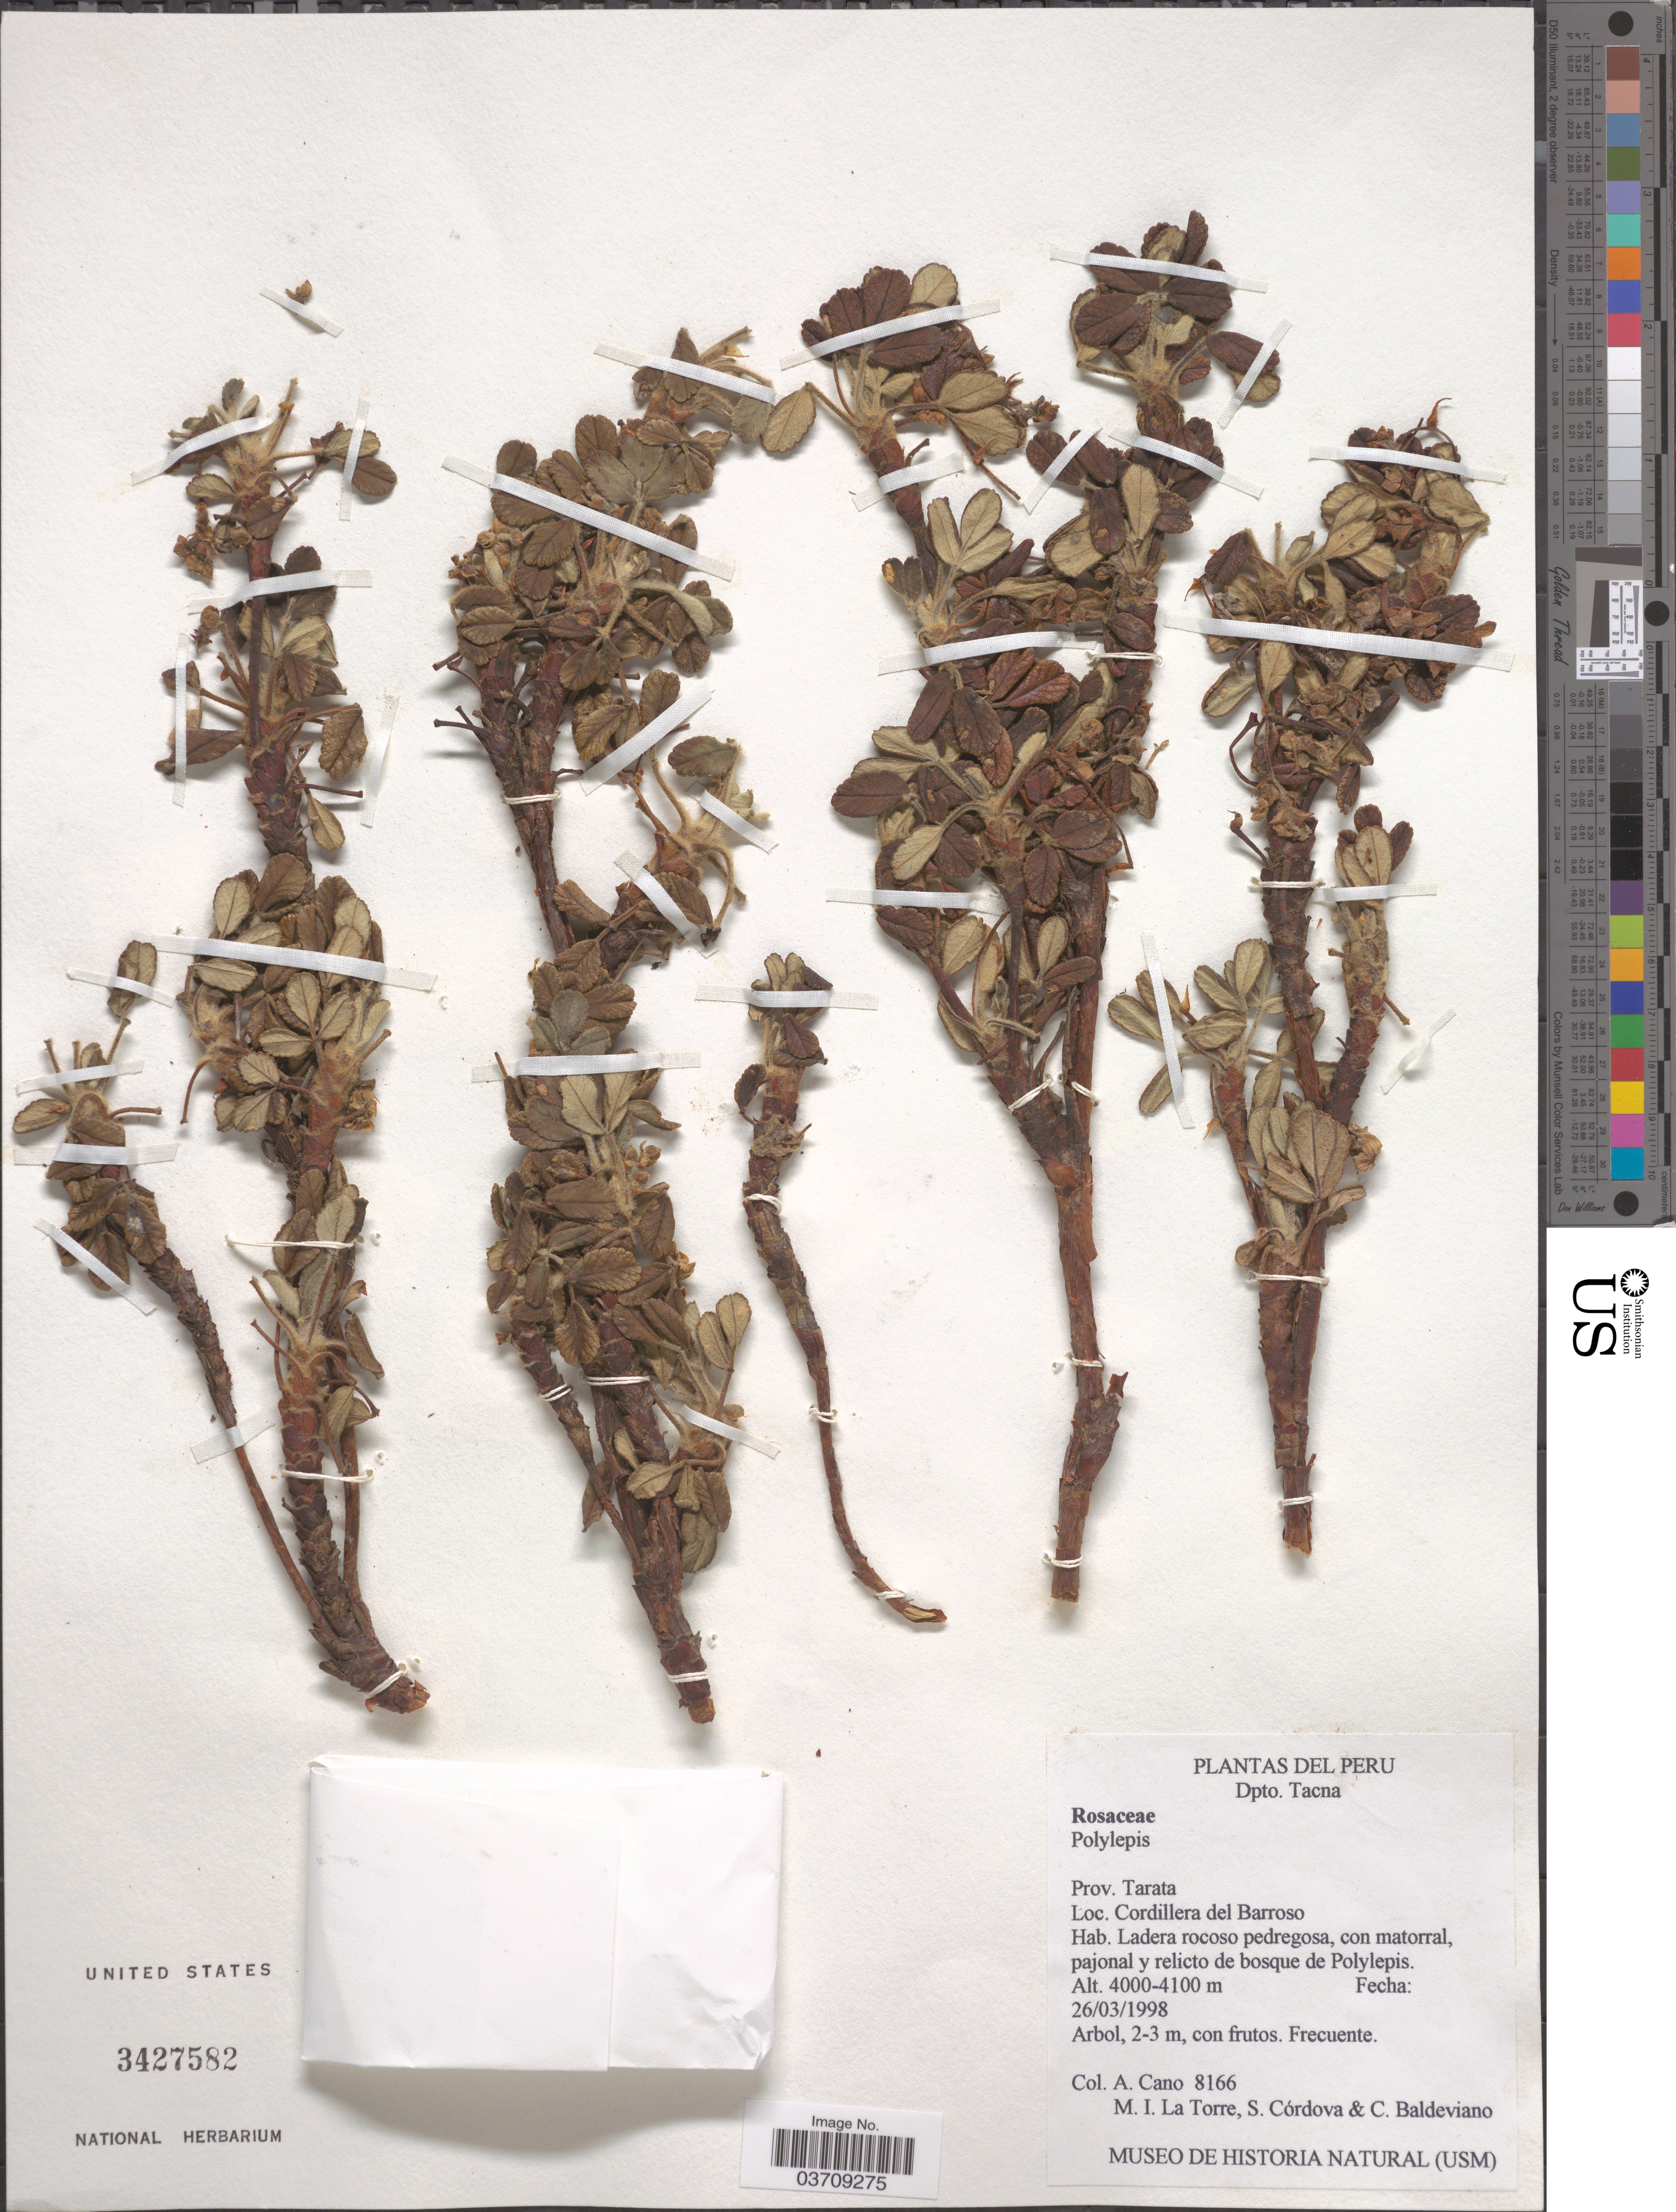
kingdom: Plantae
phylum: Tracheophyta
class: Magnoliopsida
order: Rosales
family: Rosaceae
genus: Polylepis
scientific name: Polylepis sp.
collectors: A. Cano, M. La Torre, S. Cordova & C. Baldeviano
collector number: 8166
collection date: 1998-03-26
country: Peru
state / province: Tacna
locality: Dpto. Tacna. Prov. Tarata. Cordillera del Barroso.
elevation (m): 4000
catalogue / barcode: US 3427582